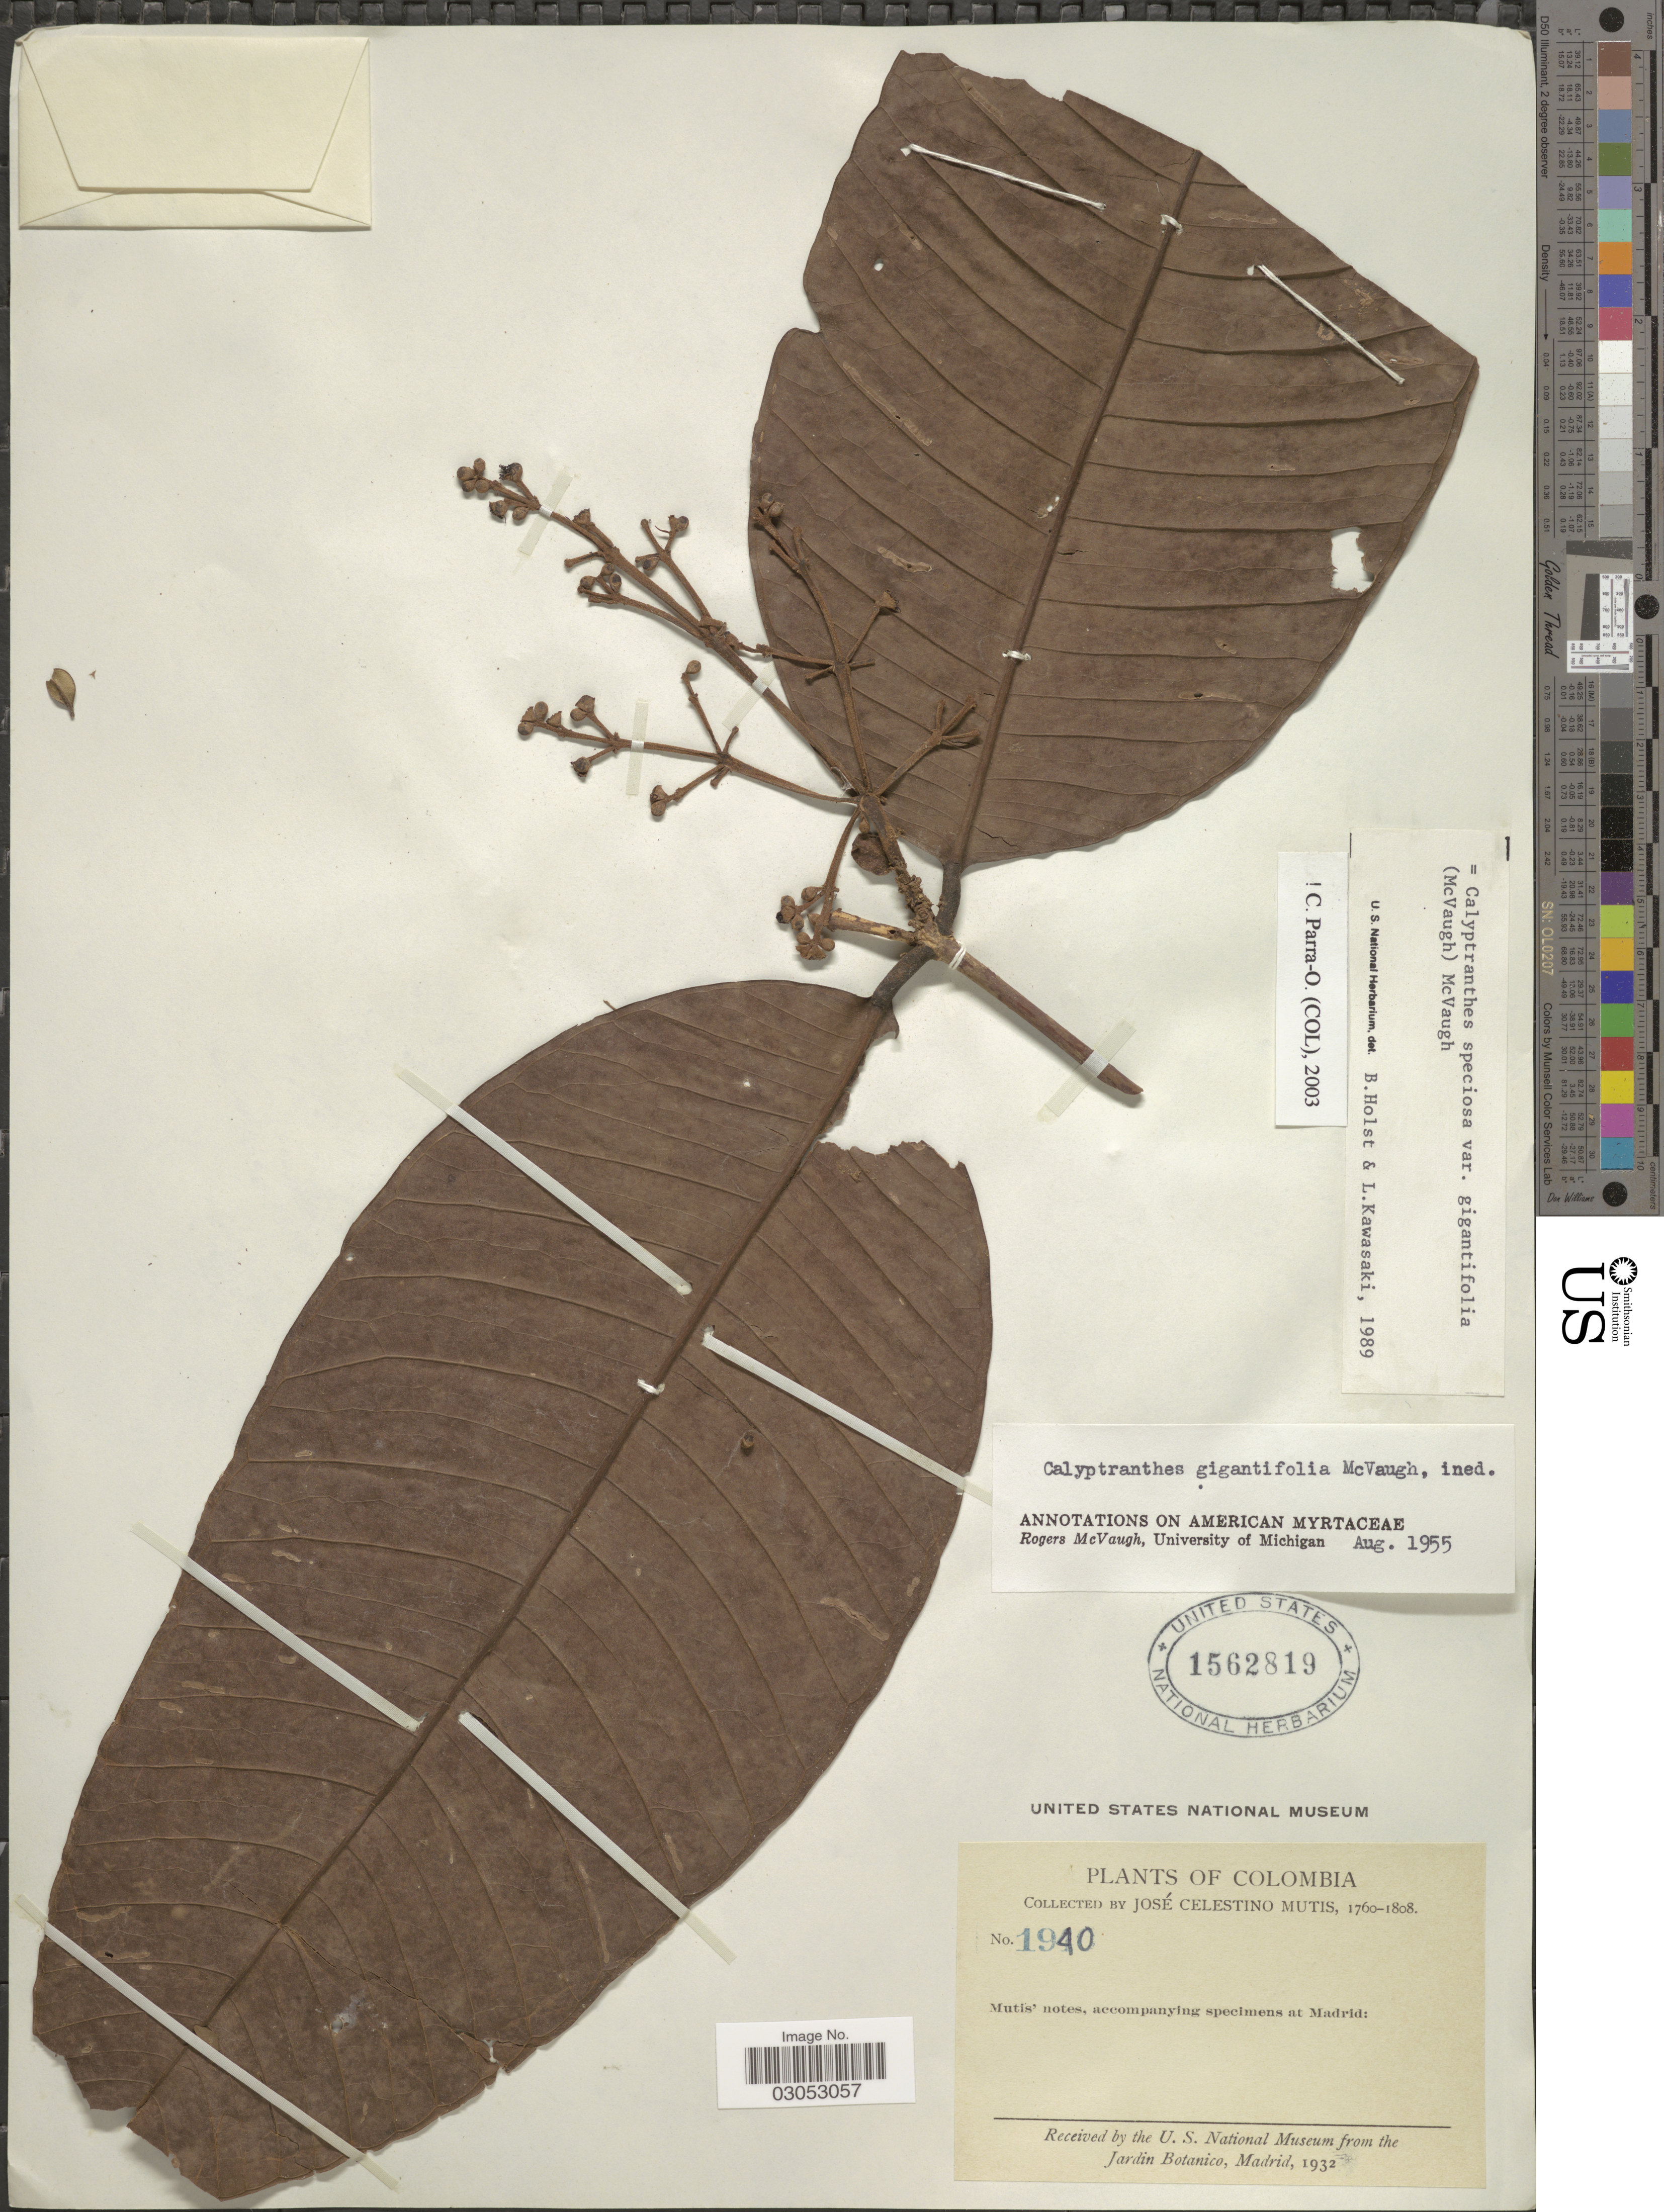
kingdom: Plantae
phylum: Tracheophyta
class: Magnoliopsida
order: Myrtales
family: Myrtaceae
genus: Myrcia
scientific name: Myrcia neospeciosa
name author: A.R. Lourenço & E. Lucas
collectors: J. C. B. Mutis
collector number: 1940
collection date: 1760/1808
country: Colombia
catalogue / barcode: US 1562819